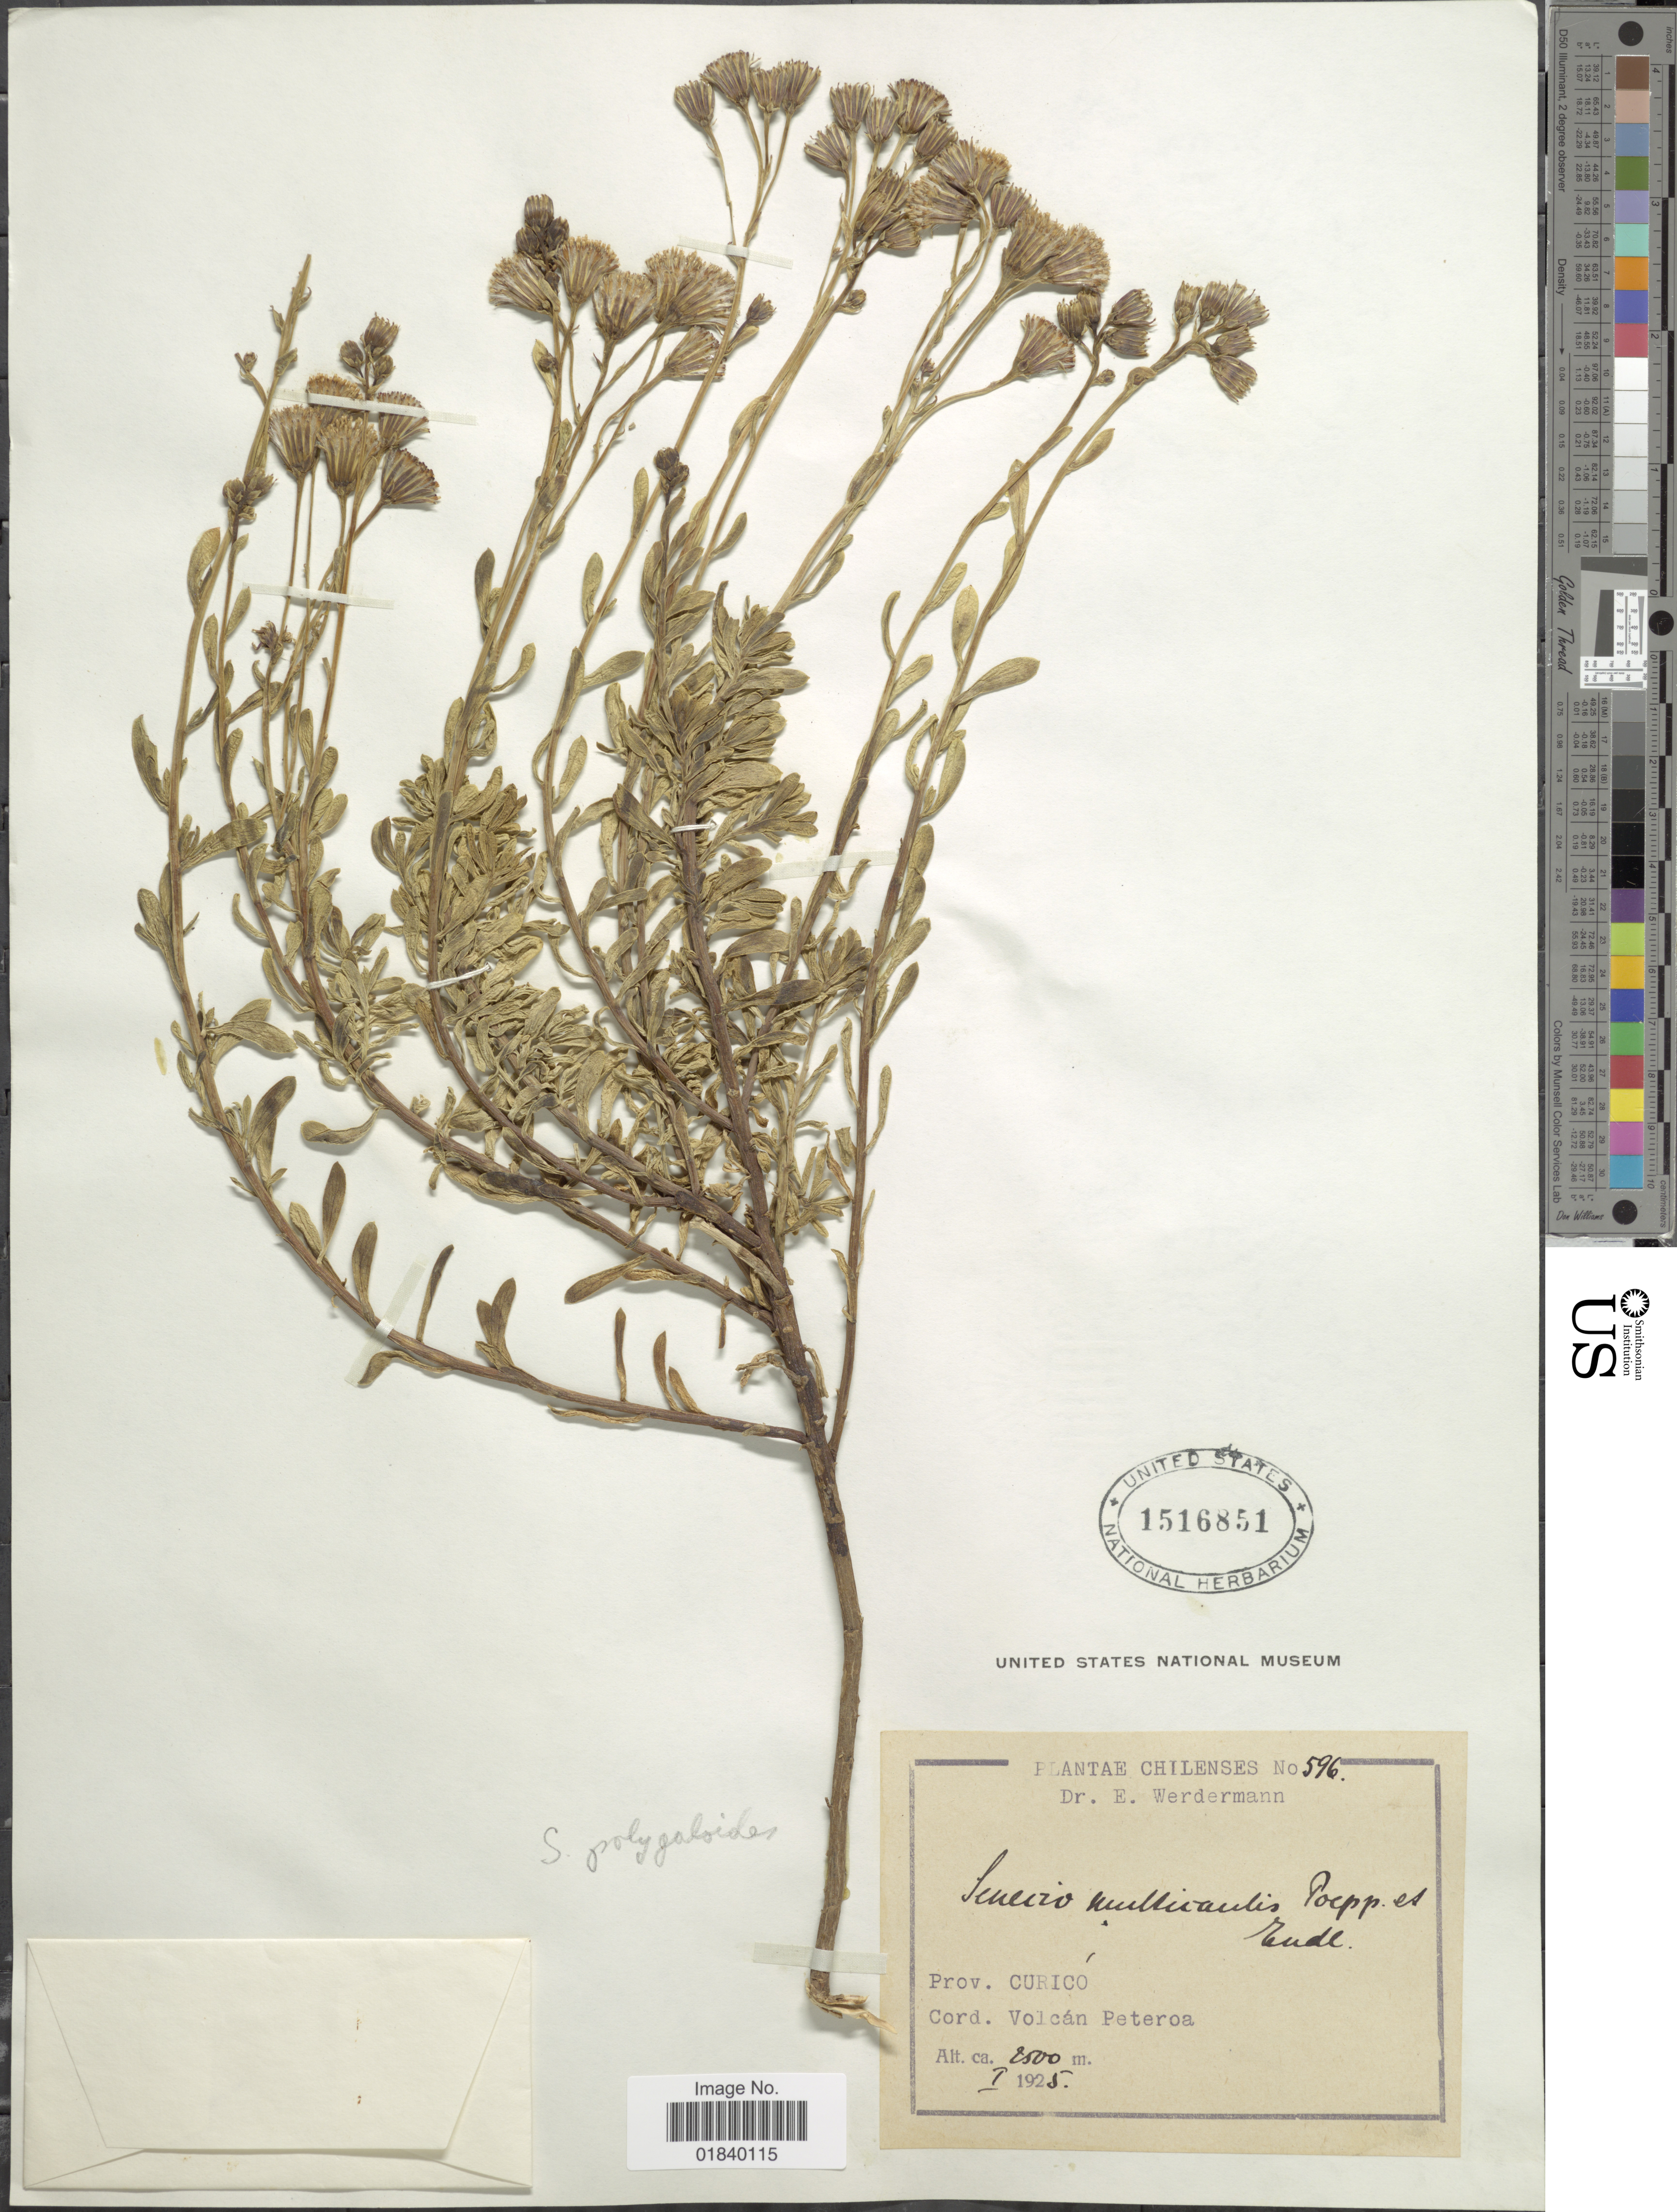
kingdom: Plantae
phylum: Tracheophyta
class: Magnoliopsida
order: Asterales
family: Asteraceae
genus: Senecio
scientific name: Senecio polygaloides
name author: Phil.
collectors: E. Werdermann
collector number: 596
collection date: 1925-01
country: Chile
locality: Prov. Curico, Cord. Volcan Peteroa.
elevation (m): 2500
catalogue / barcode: US 1516851